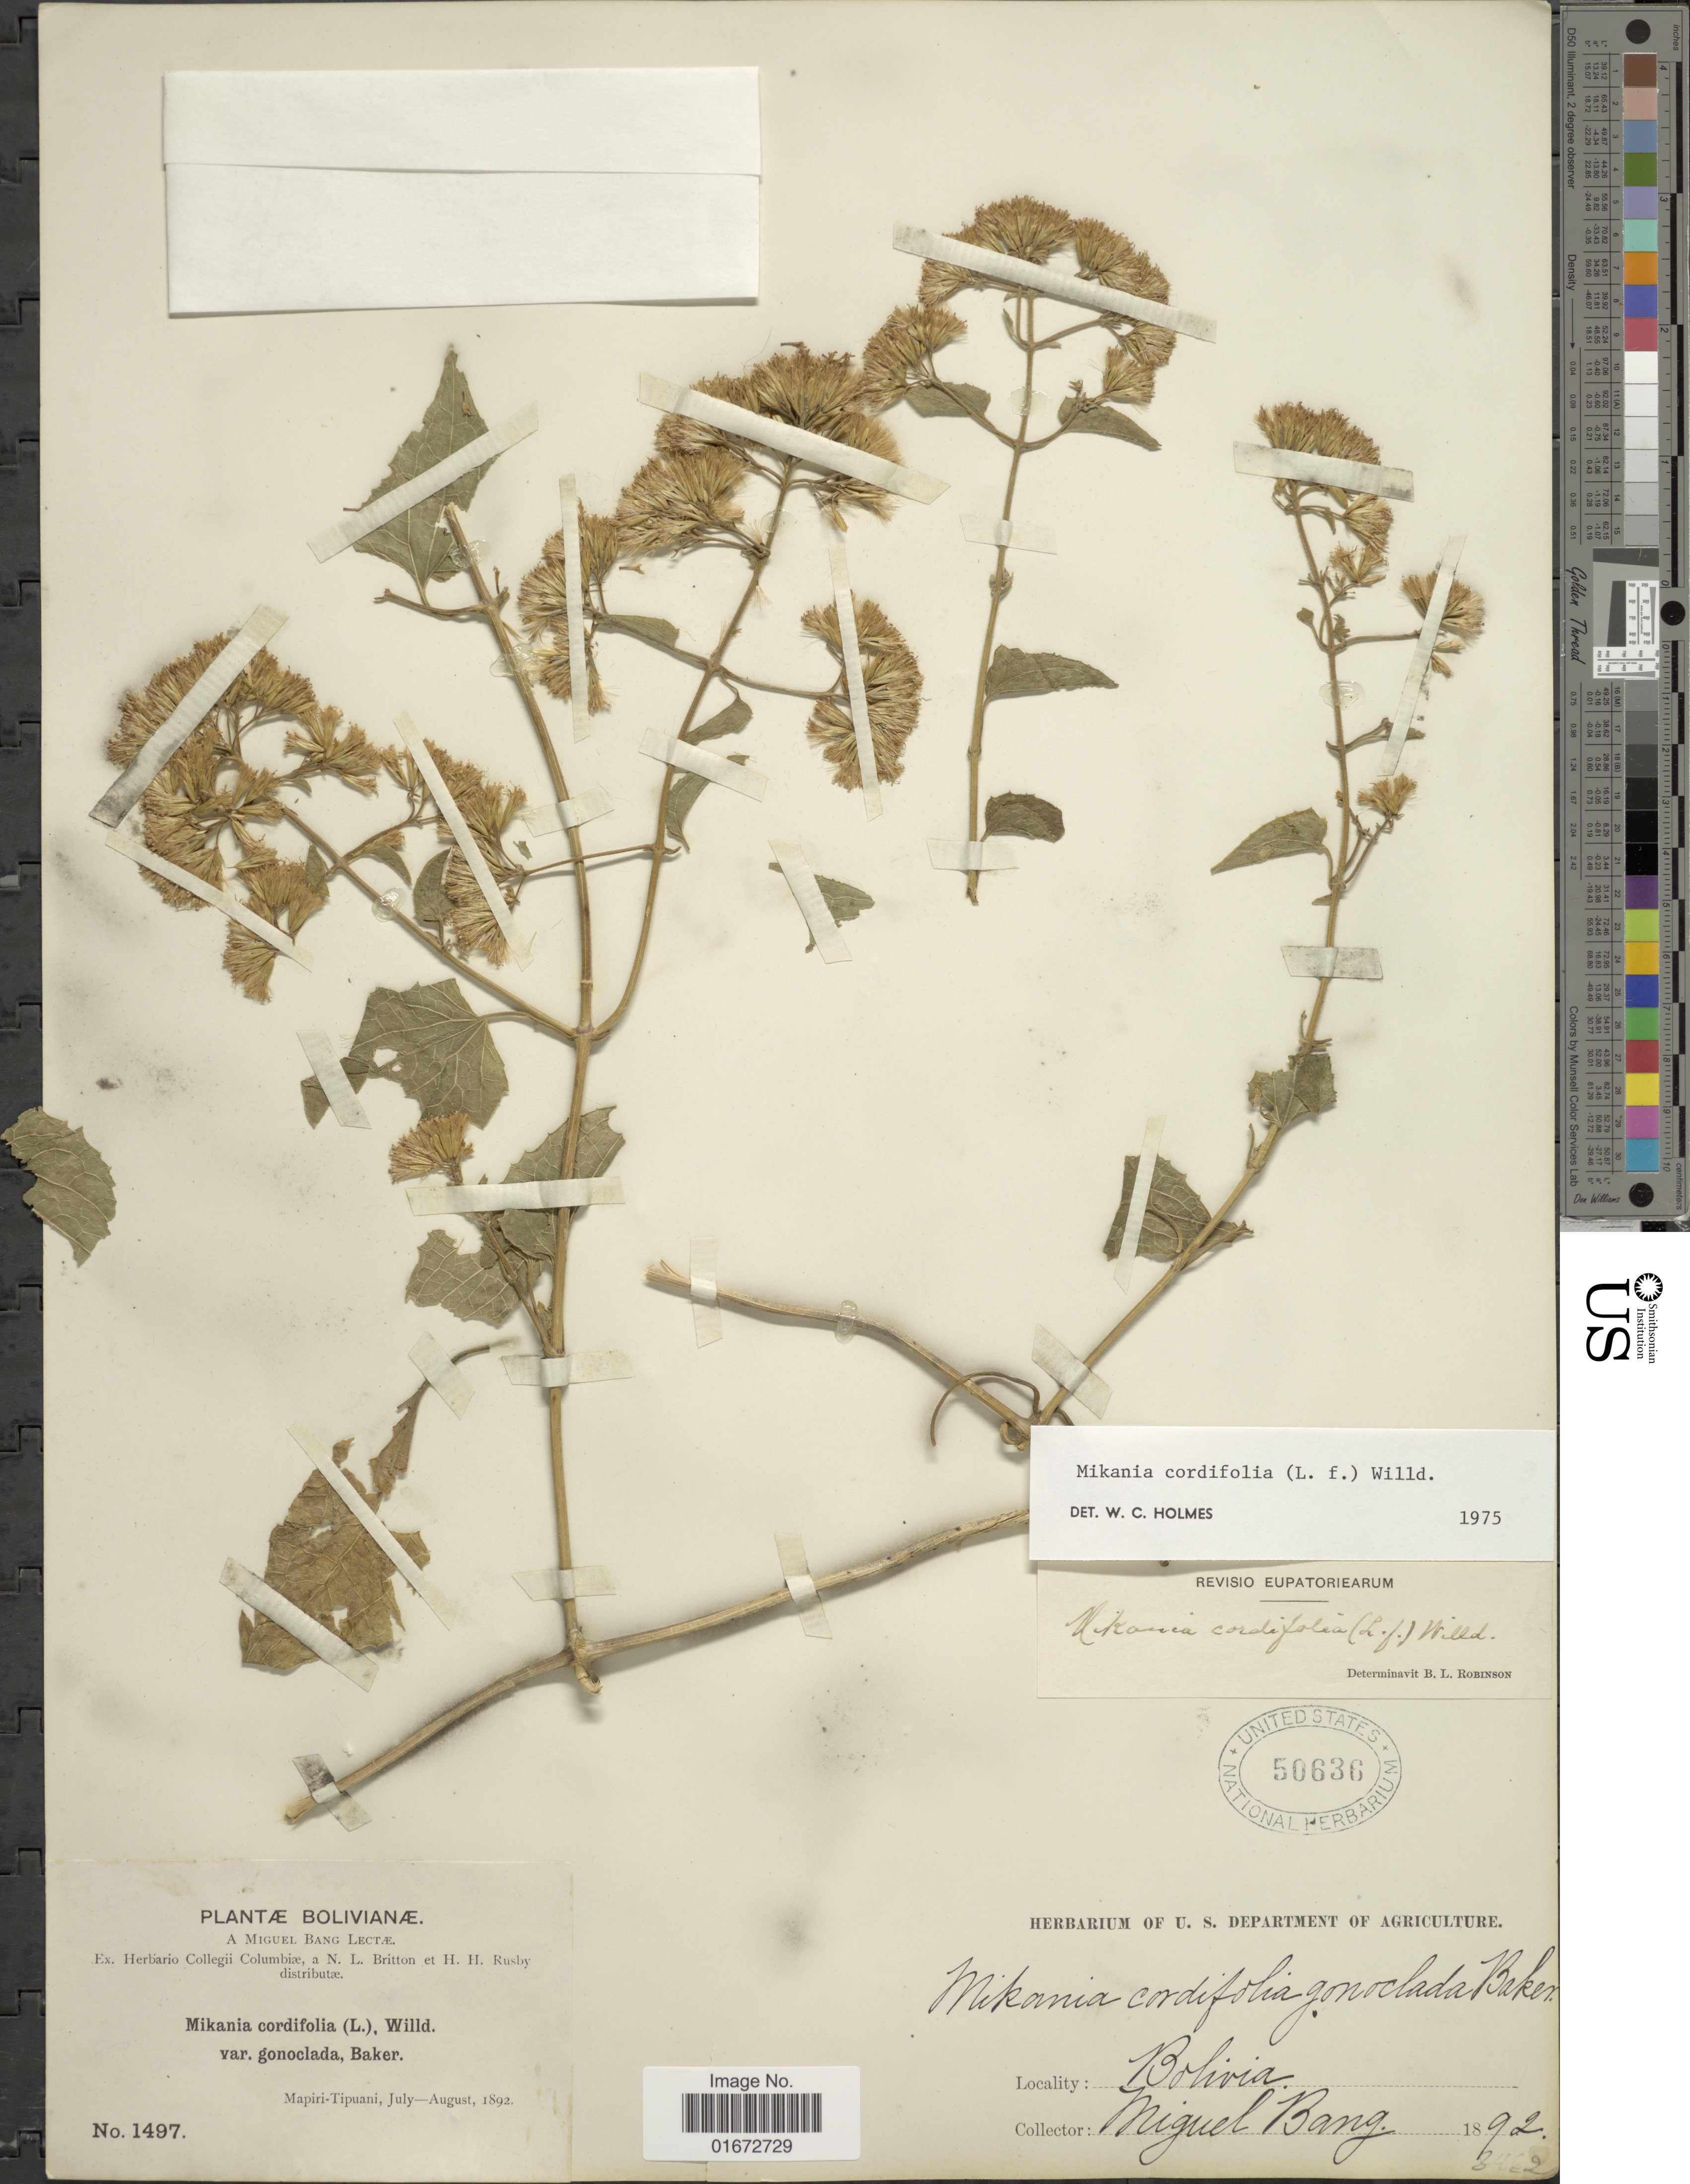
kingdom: Plantae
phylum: Tracheophyta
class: Magnoliopsida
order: Asterales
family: Asteraceae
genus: Mikania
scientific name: Mikania cordifolia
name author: Kunth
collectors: M. Bang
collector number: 1497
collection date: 1892-07/1892-08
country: Bolivia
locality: Mapiri-Tipuani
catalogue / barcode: US 50636